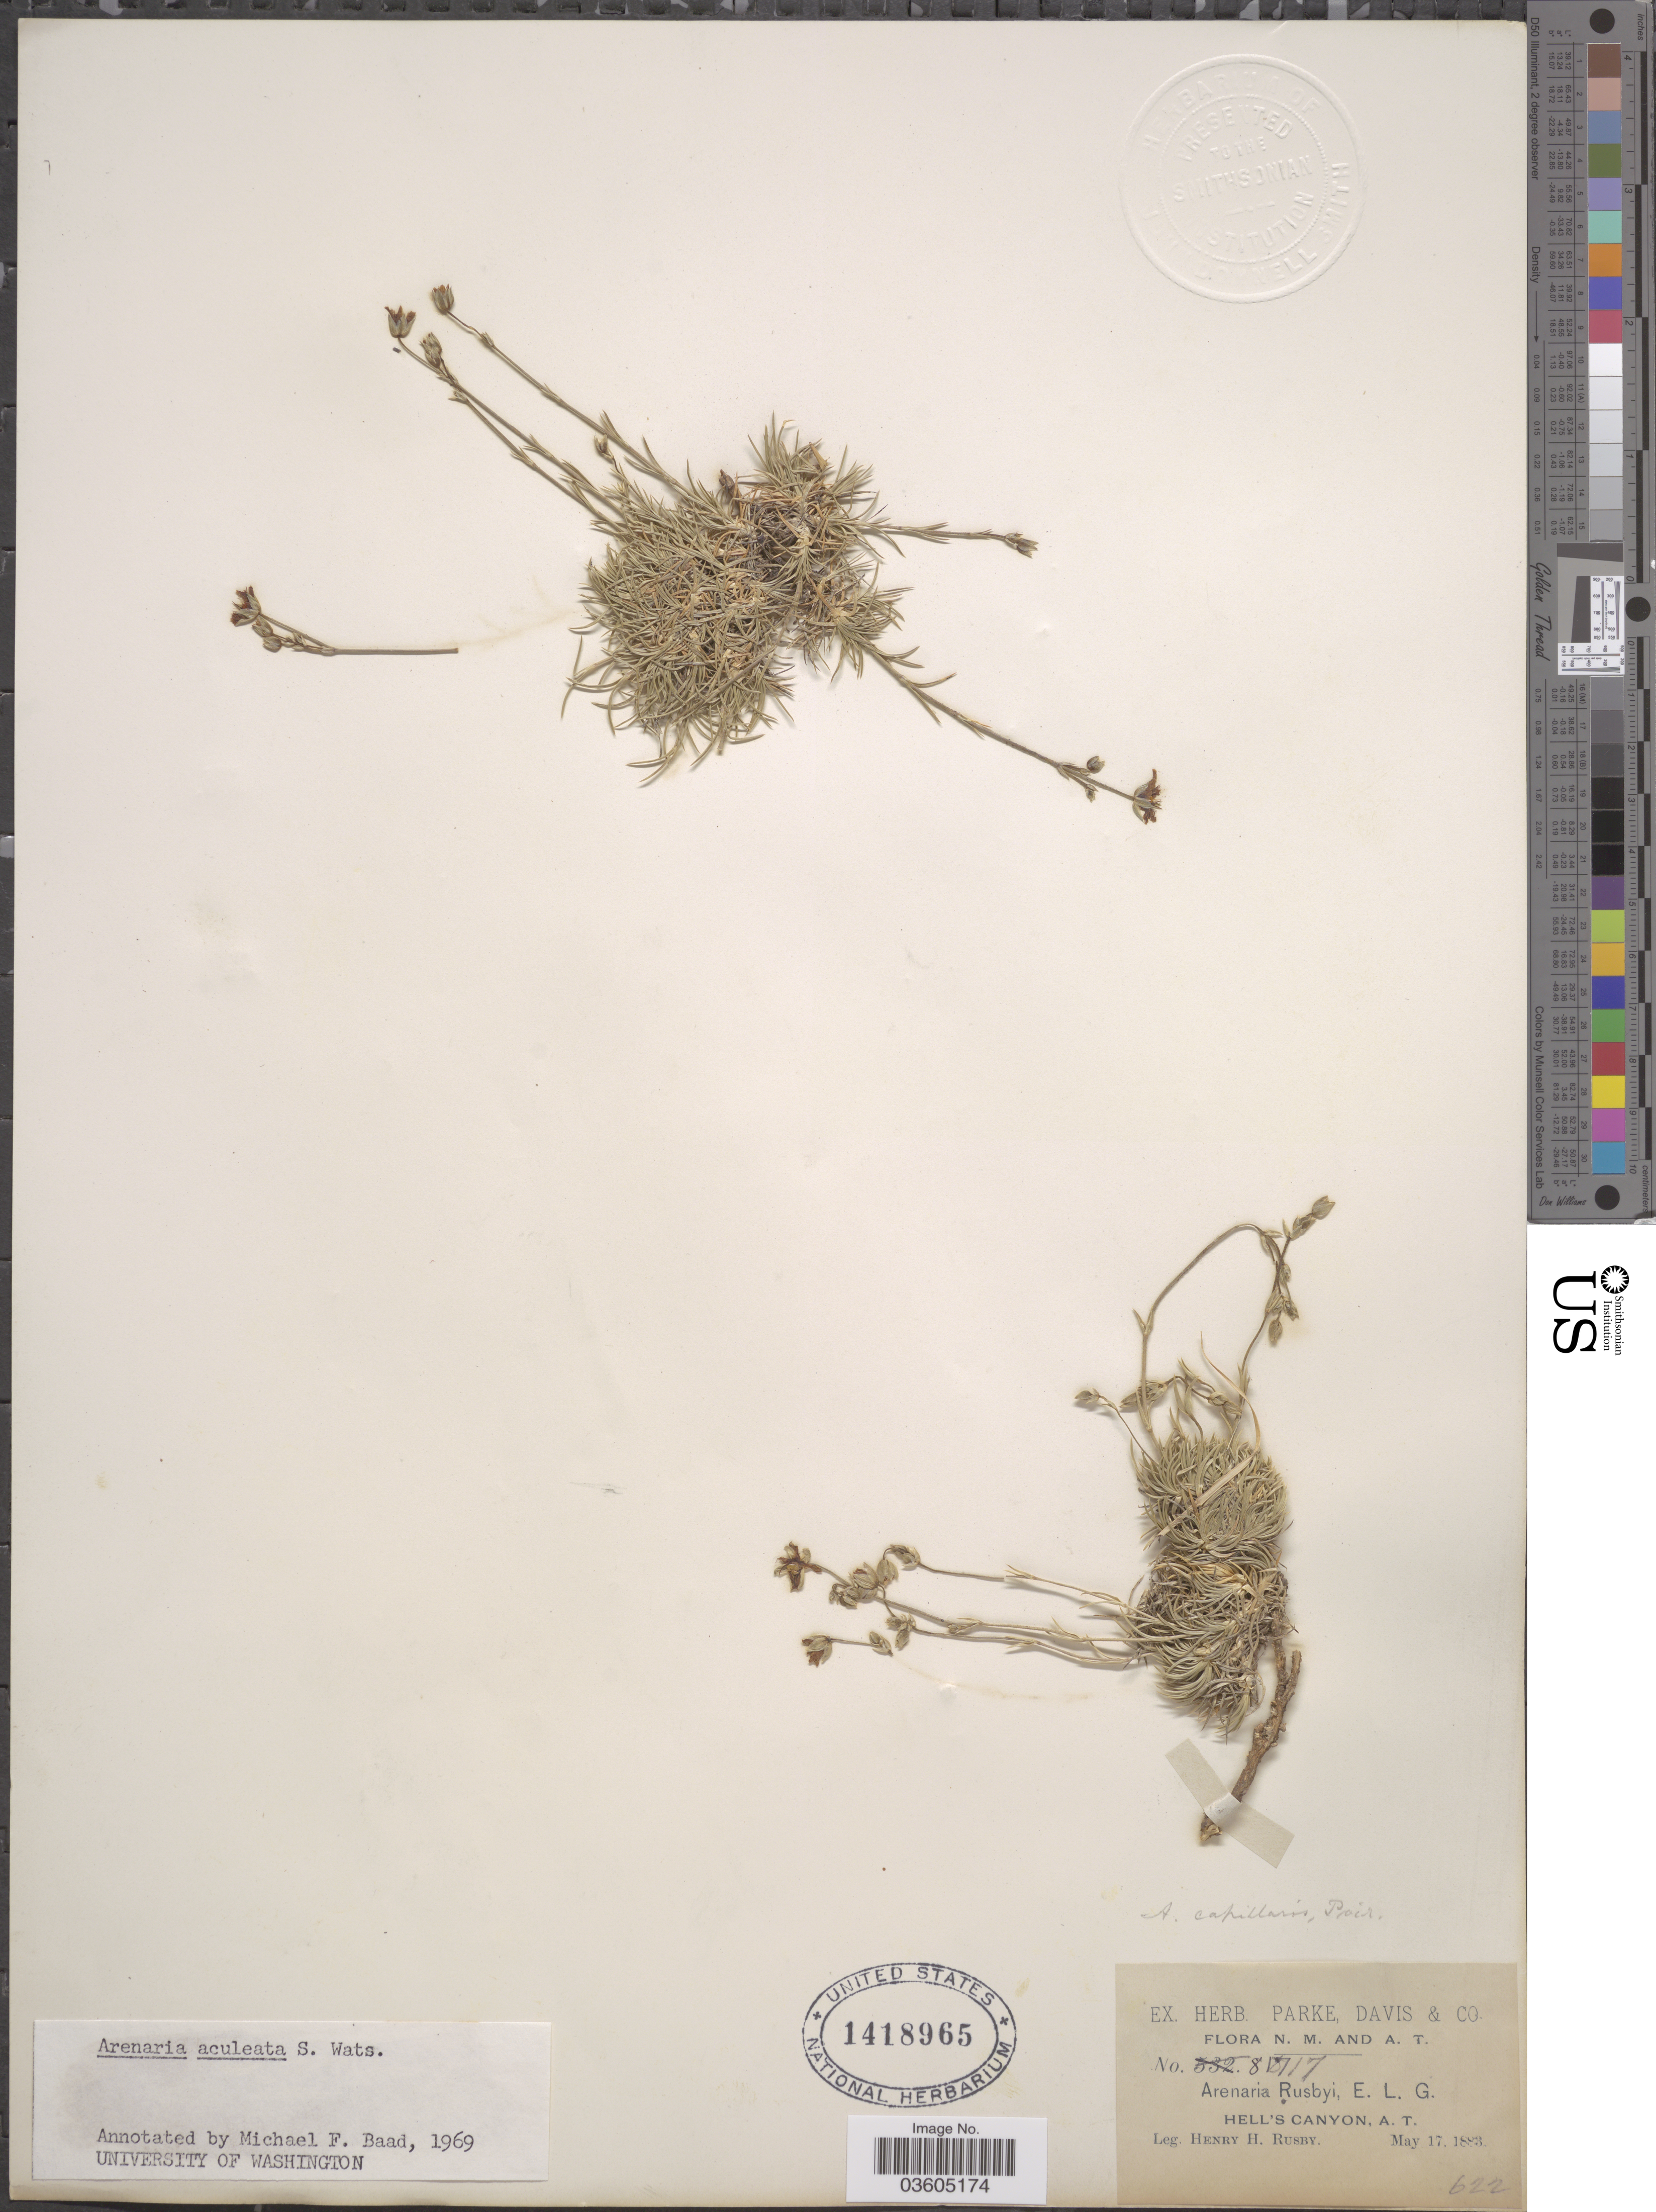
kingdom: Plantae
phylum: Tracheophyta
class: Magnoliopsida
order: Caryophyllales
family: Caryophyllaceae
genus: Eremogone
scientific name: Eremogone aculeata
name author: (S. Watson) Ikonn.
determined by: U.S. National Herbarium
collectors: H. H. Rusby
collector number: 817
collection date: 1883-05-17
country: United States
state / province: Arizona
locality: Hell's canyon, A.T.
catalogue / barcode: US 1418965